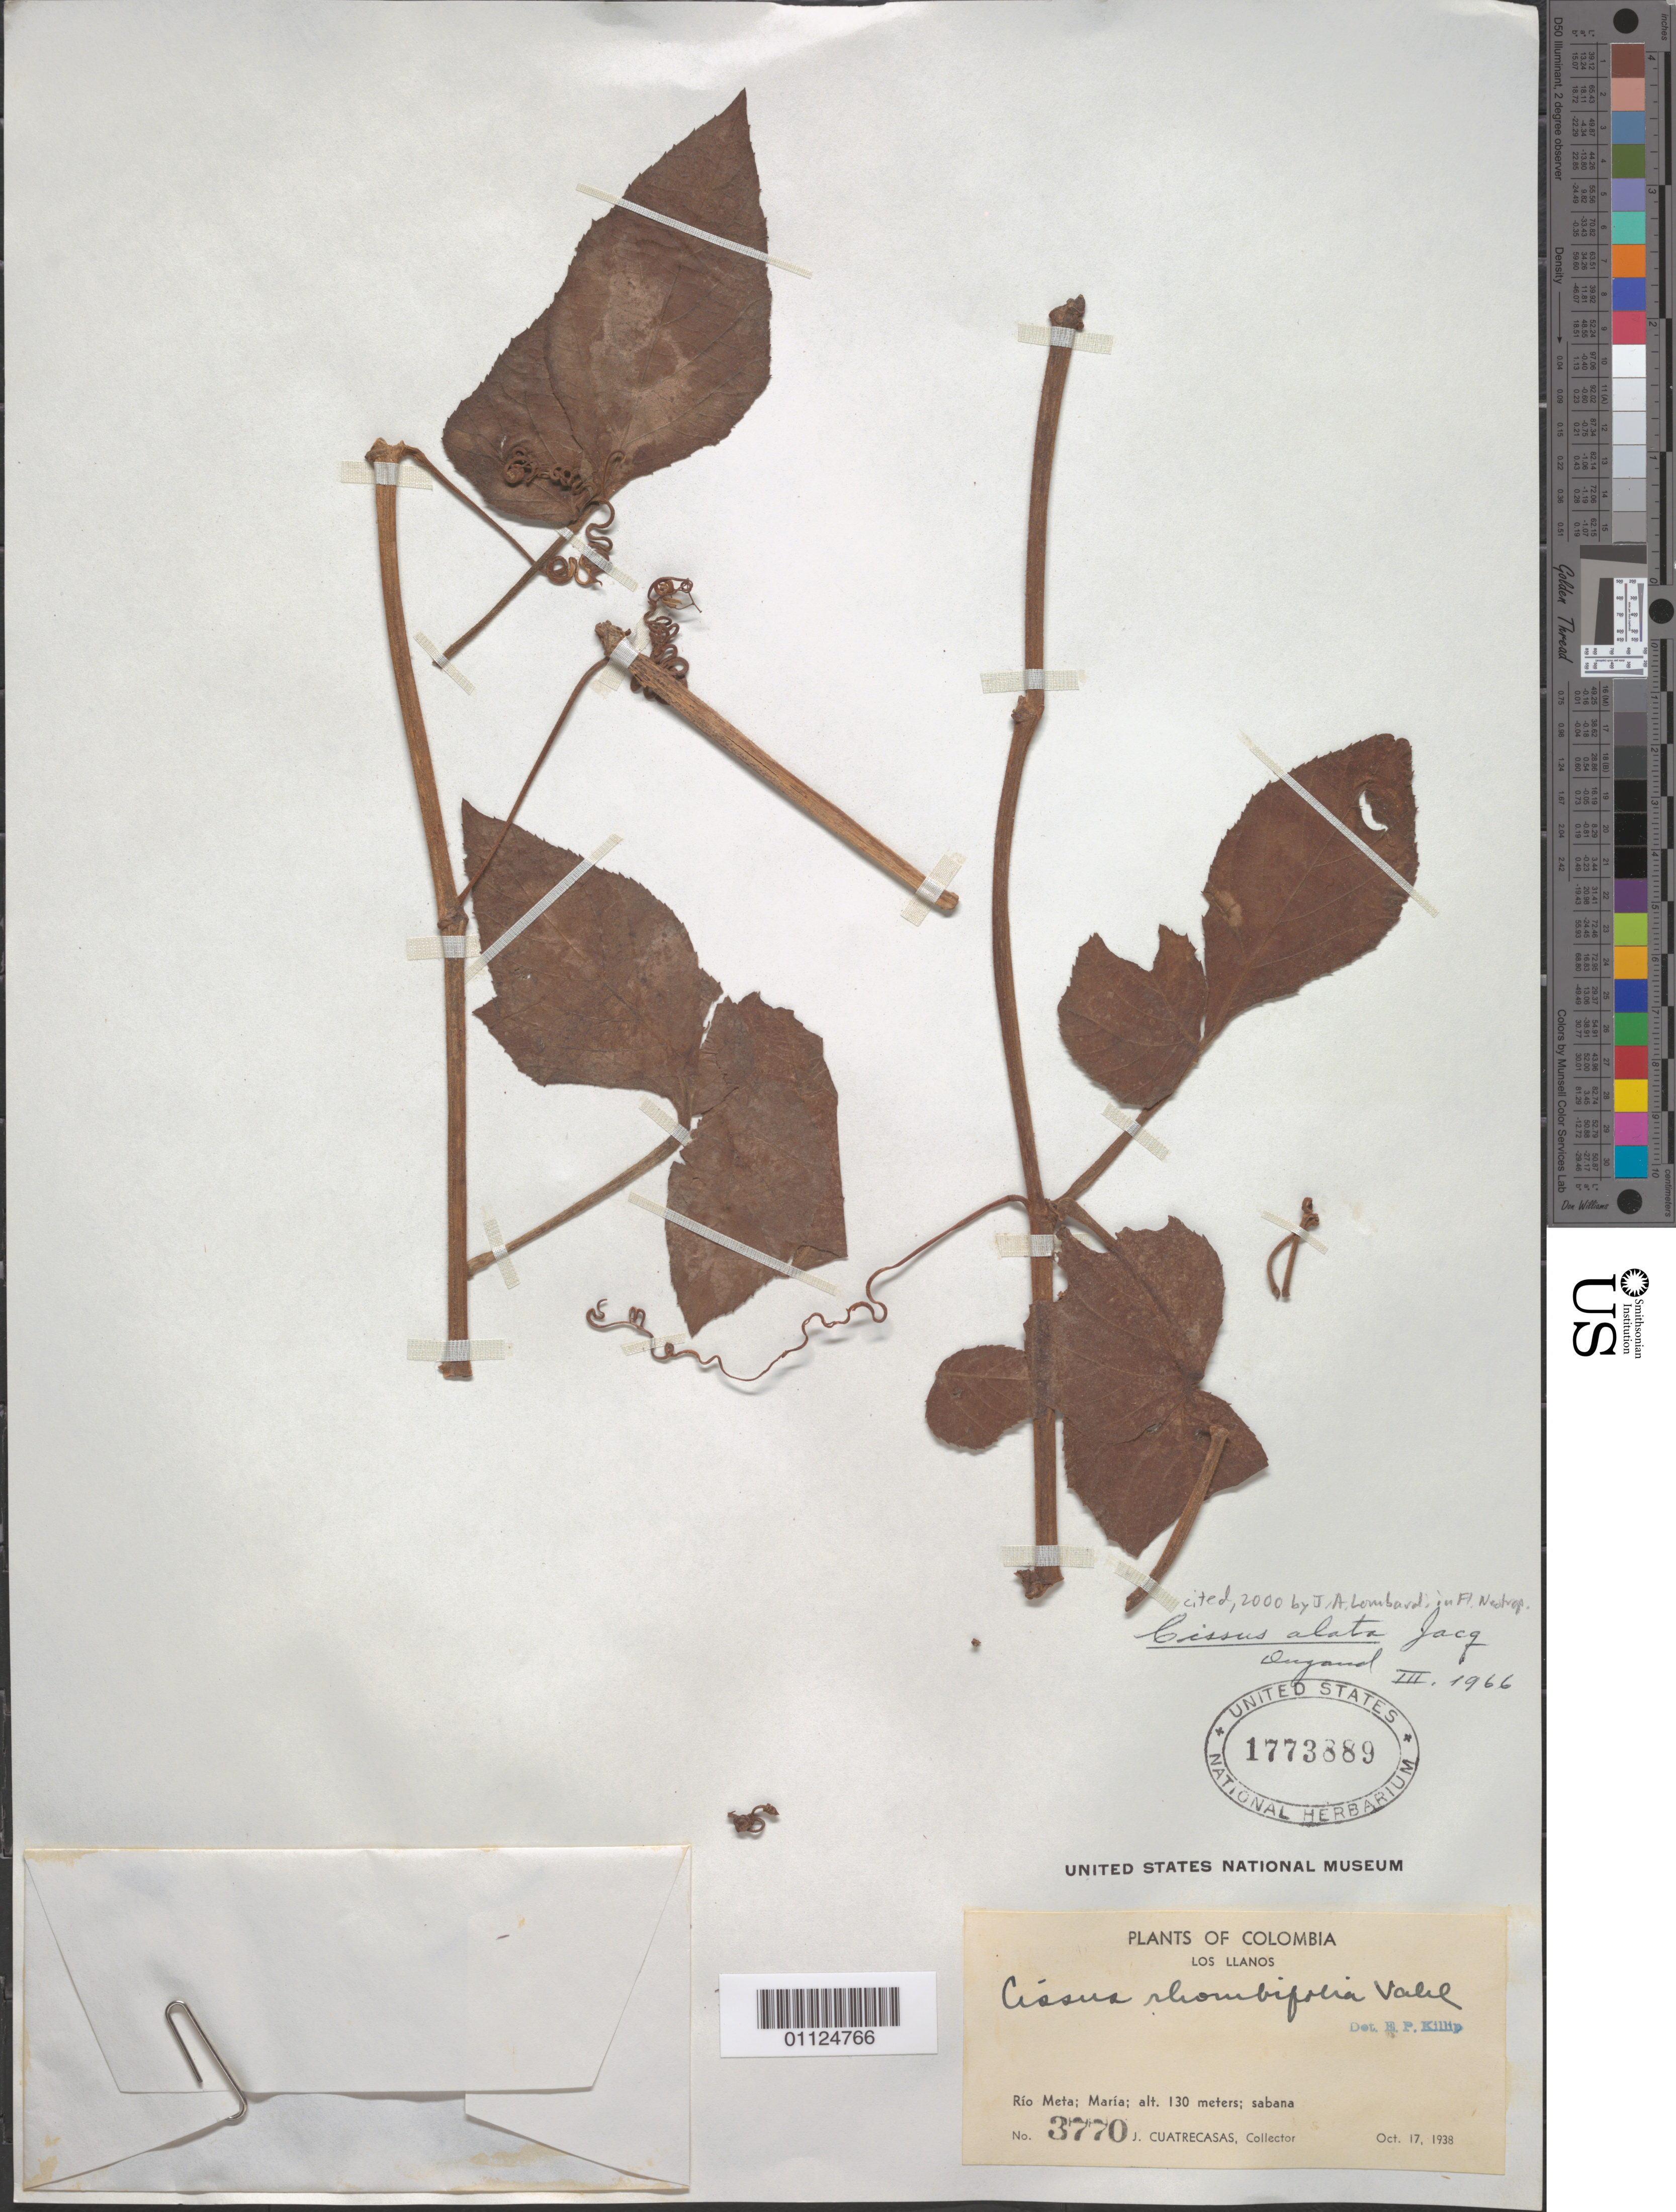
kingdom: Plantae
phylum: Tracheophyta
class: Magnoliopsida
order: Vitales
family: Vitaceae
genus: Cissus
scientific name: Cissus alata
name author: Jacq.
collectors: J. Cuatrecasas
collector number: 3770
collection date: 1938-10-17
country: Colombia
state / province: Los Llanos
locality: Rio Meta; Maria.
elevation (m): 130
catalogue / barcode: US 1773889